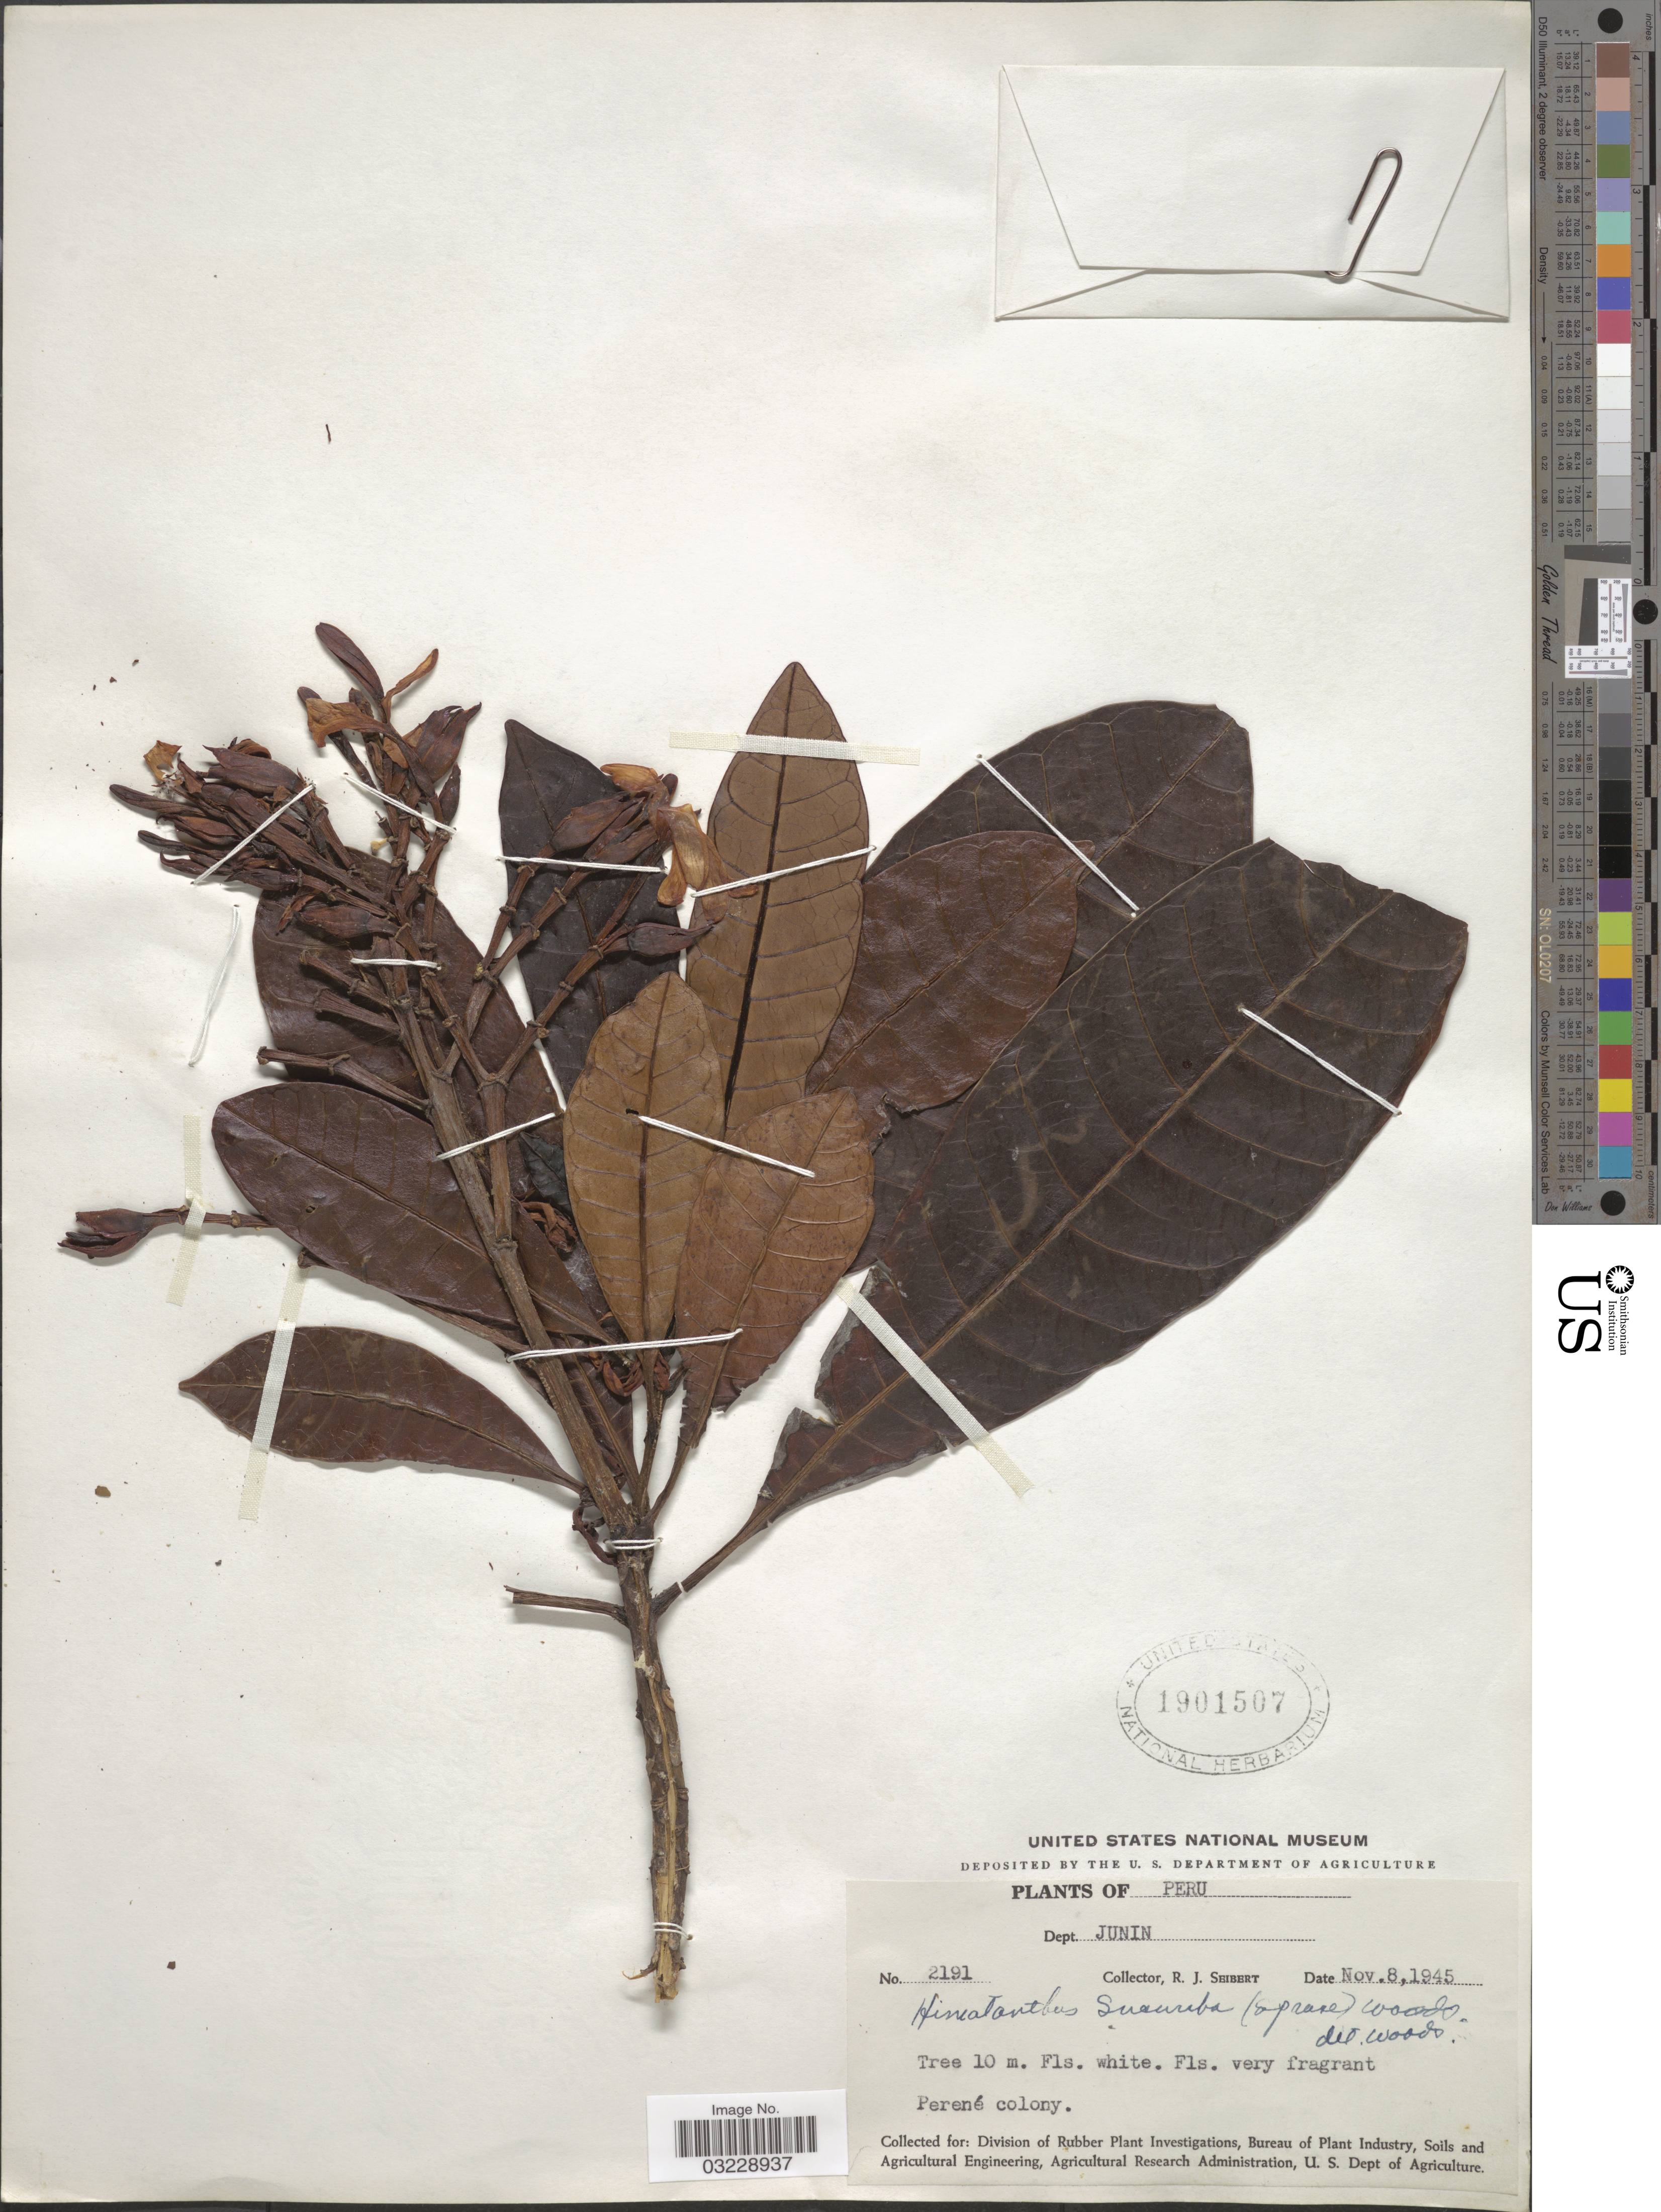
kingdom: Plantae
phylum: Tracheophyta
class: Magnoliopsida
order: Gentianales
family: Apocynaceae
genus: Himatanthus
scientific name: Himatanthus sucuuba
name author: (Spruce) Woodson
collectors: R. J. Seibert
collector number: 2191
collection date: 1945-11-08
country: Peru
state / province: Junín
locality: Dept. Junin. Perené colony.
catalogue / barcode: US 1901507